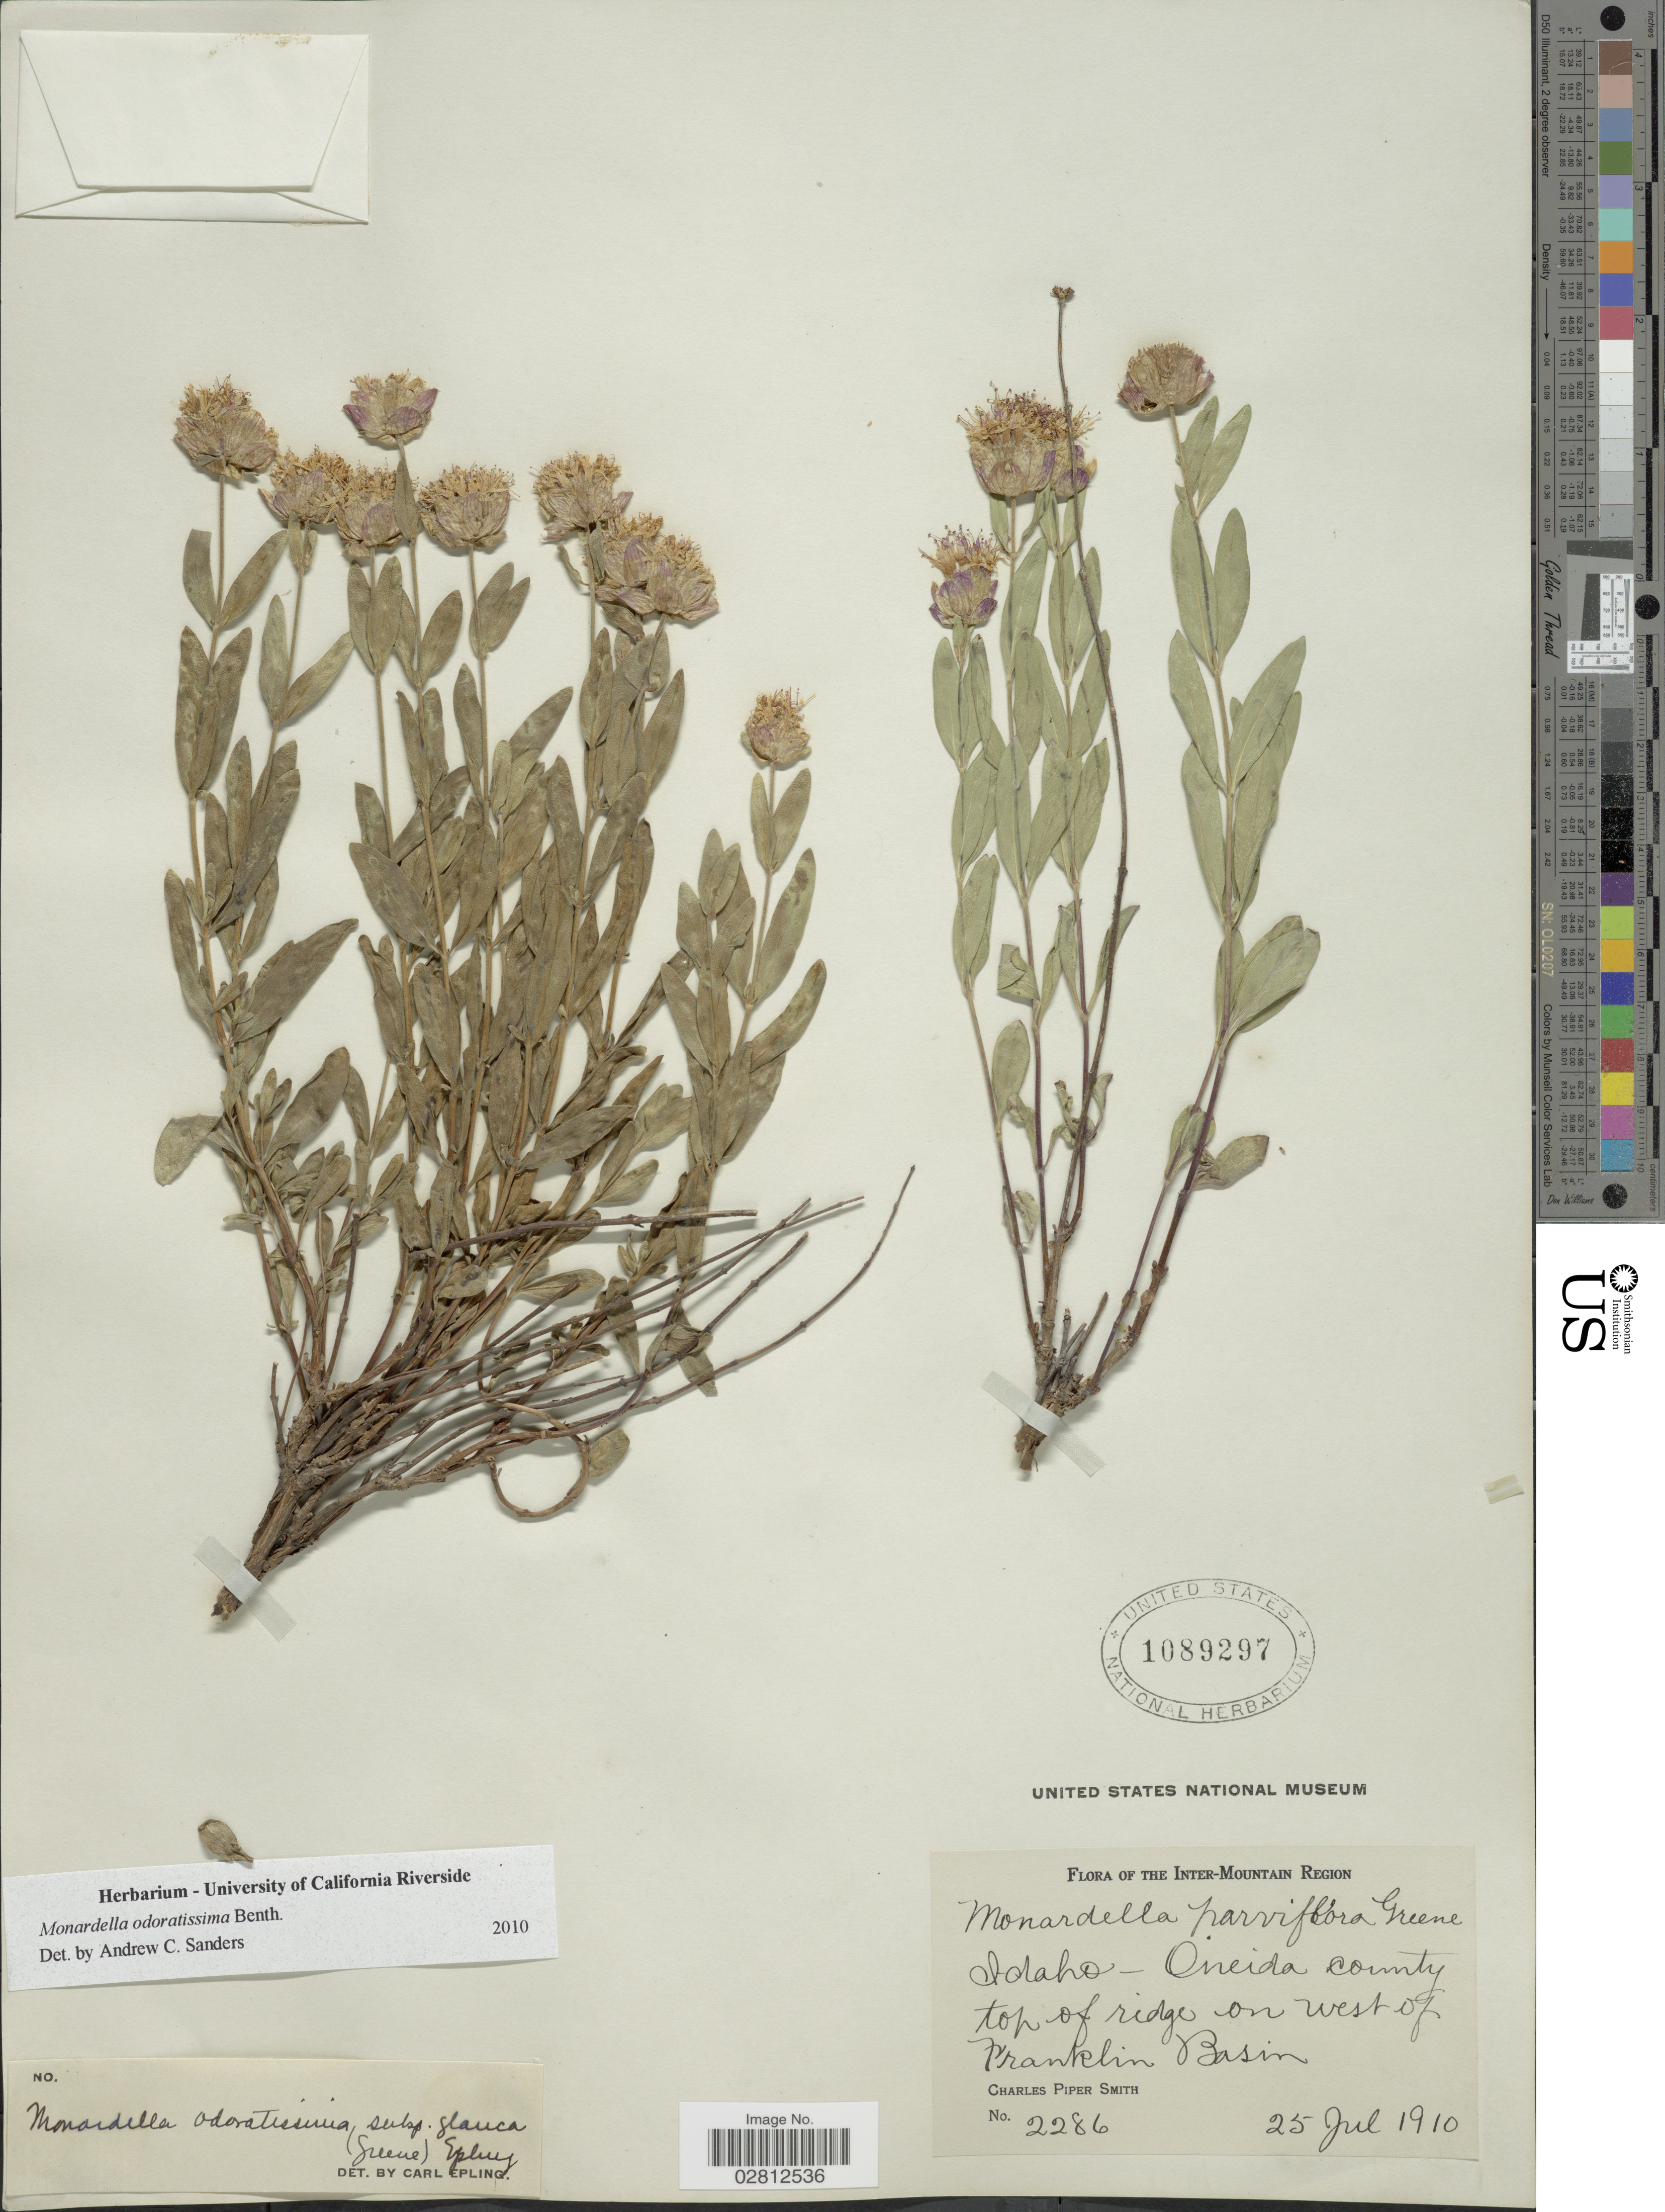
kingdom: Plantae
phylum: Tracheophyta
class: Magnoliopsida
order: Lamiales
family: Lamiaceae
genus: Monardella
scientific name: Monardella odoratissima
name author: Benth.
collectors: C. P. Smith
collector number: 2286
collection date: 1910-07-25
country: United States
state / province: Idaho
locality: Inter-Mountain Region, Oneida County top of ridge on west of Franklin Basin.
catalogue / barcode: US 1089297